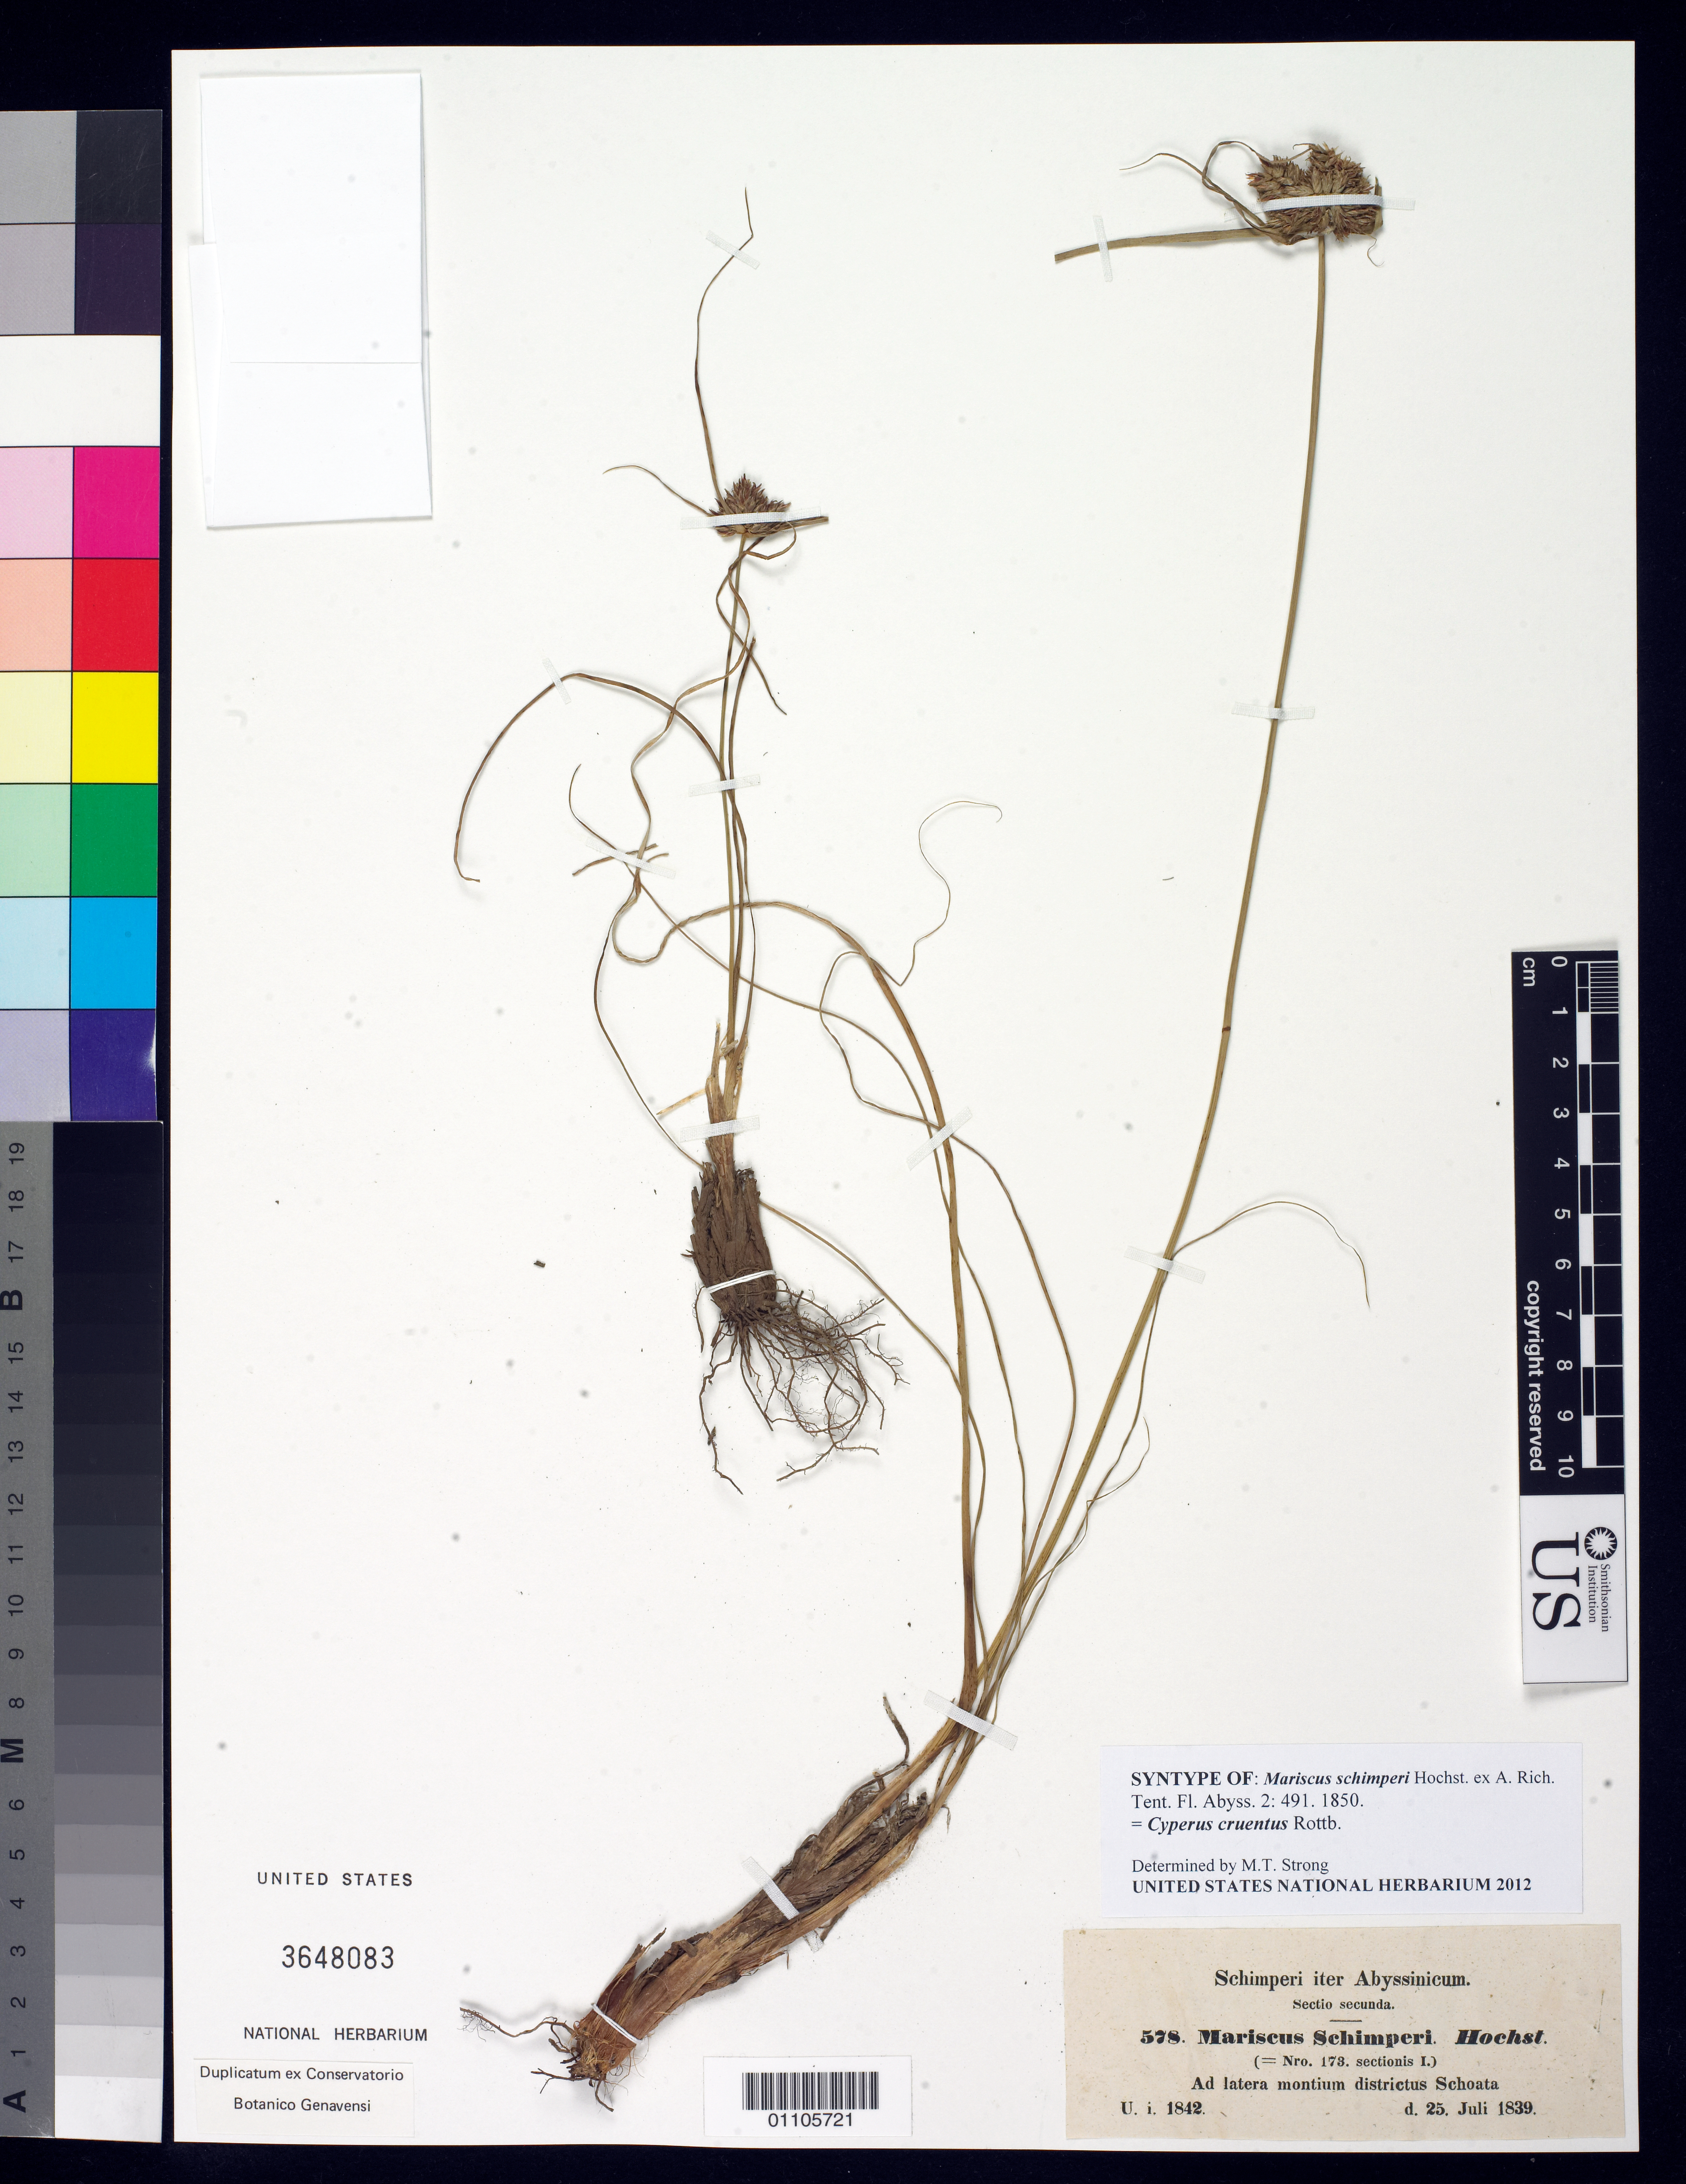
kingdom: Plantae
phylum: Tracheophyta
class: Liliopsida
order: Poales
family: Cyperaceae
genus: Mariscus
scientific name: Mariscus schimperi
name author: Hochst. ex A. Rich.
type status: Isosyntype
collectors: G. W. Schimper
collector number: II 578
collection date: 1839-07-25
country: Ethiopia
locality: "Abyssinia", ad latera montium districtus Schoata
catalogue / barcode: US 3648083